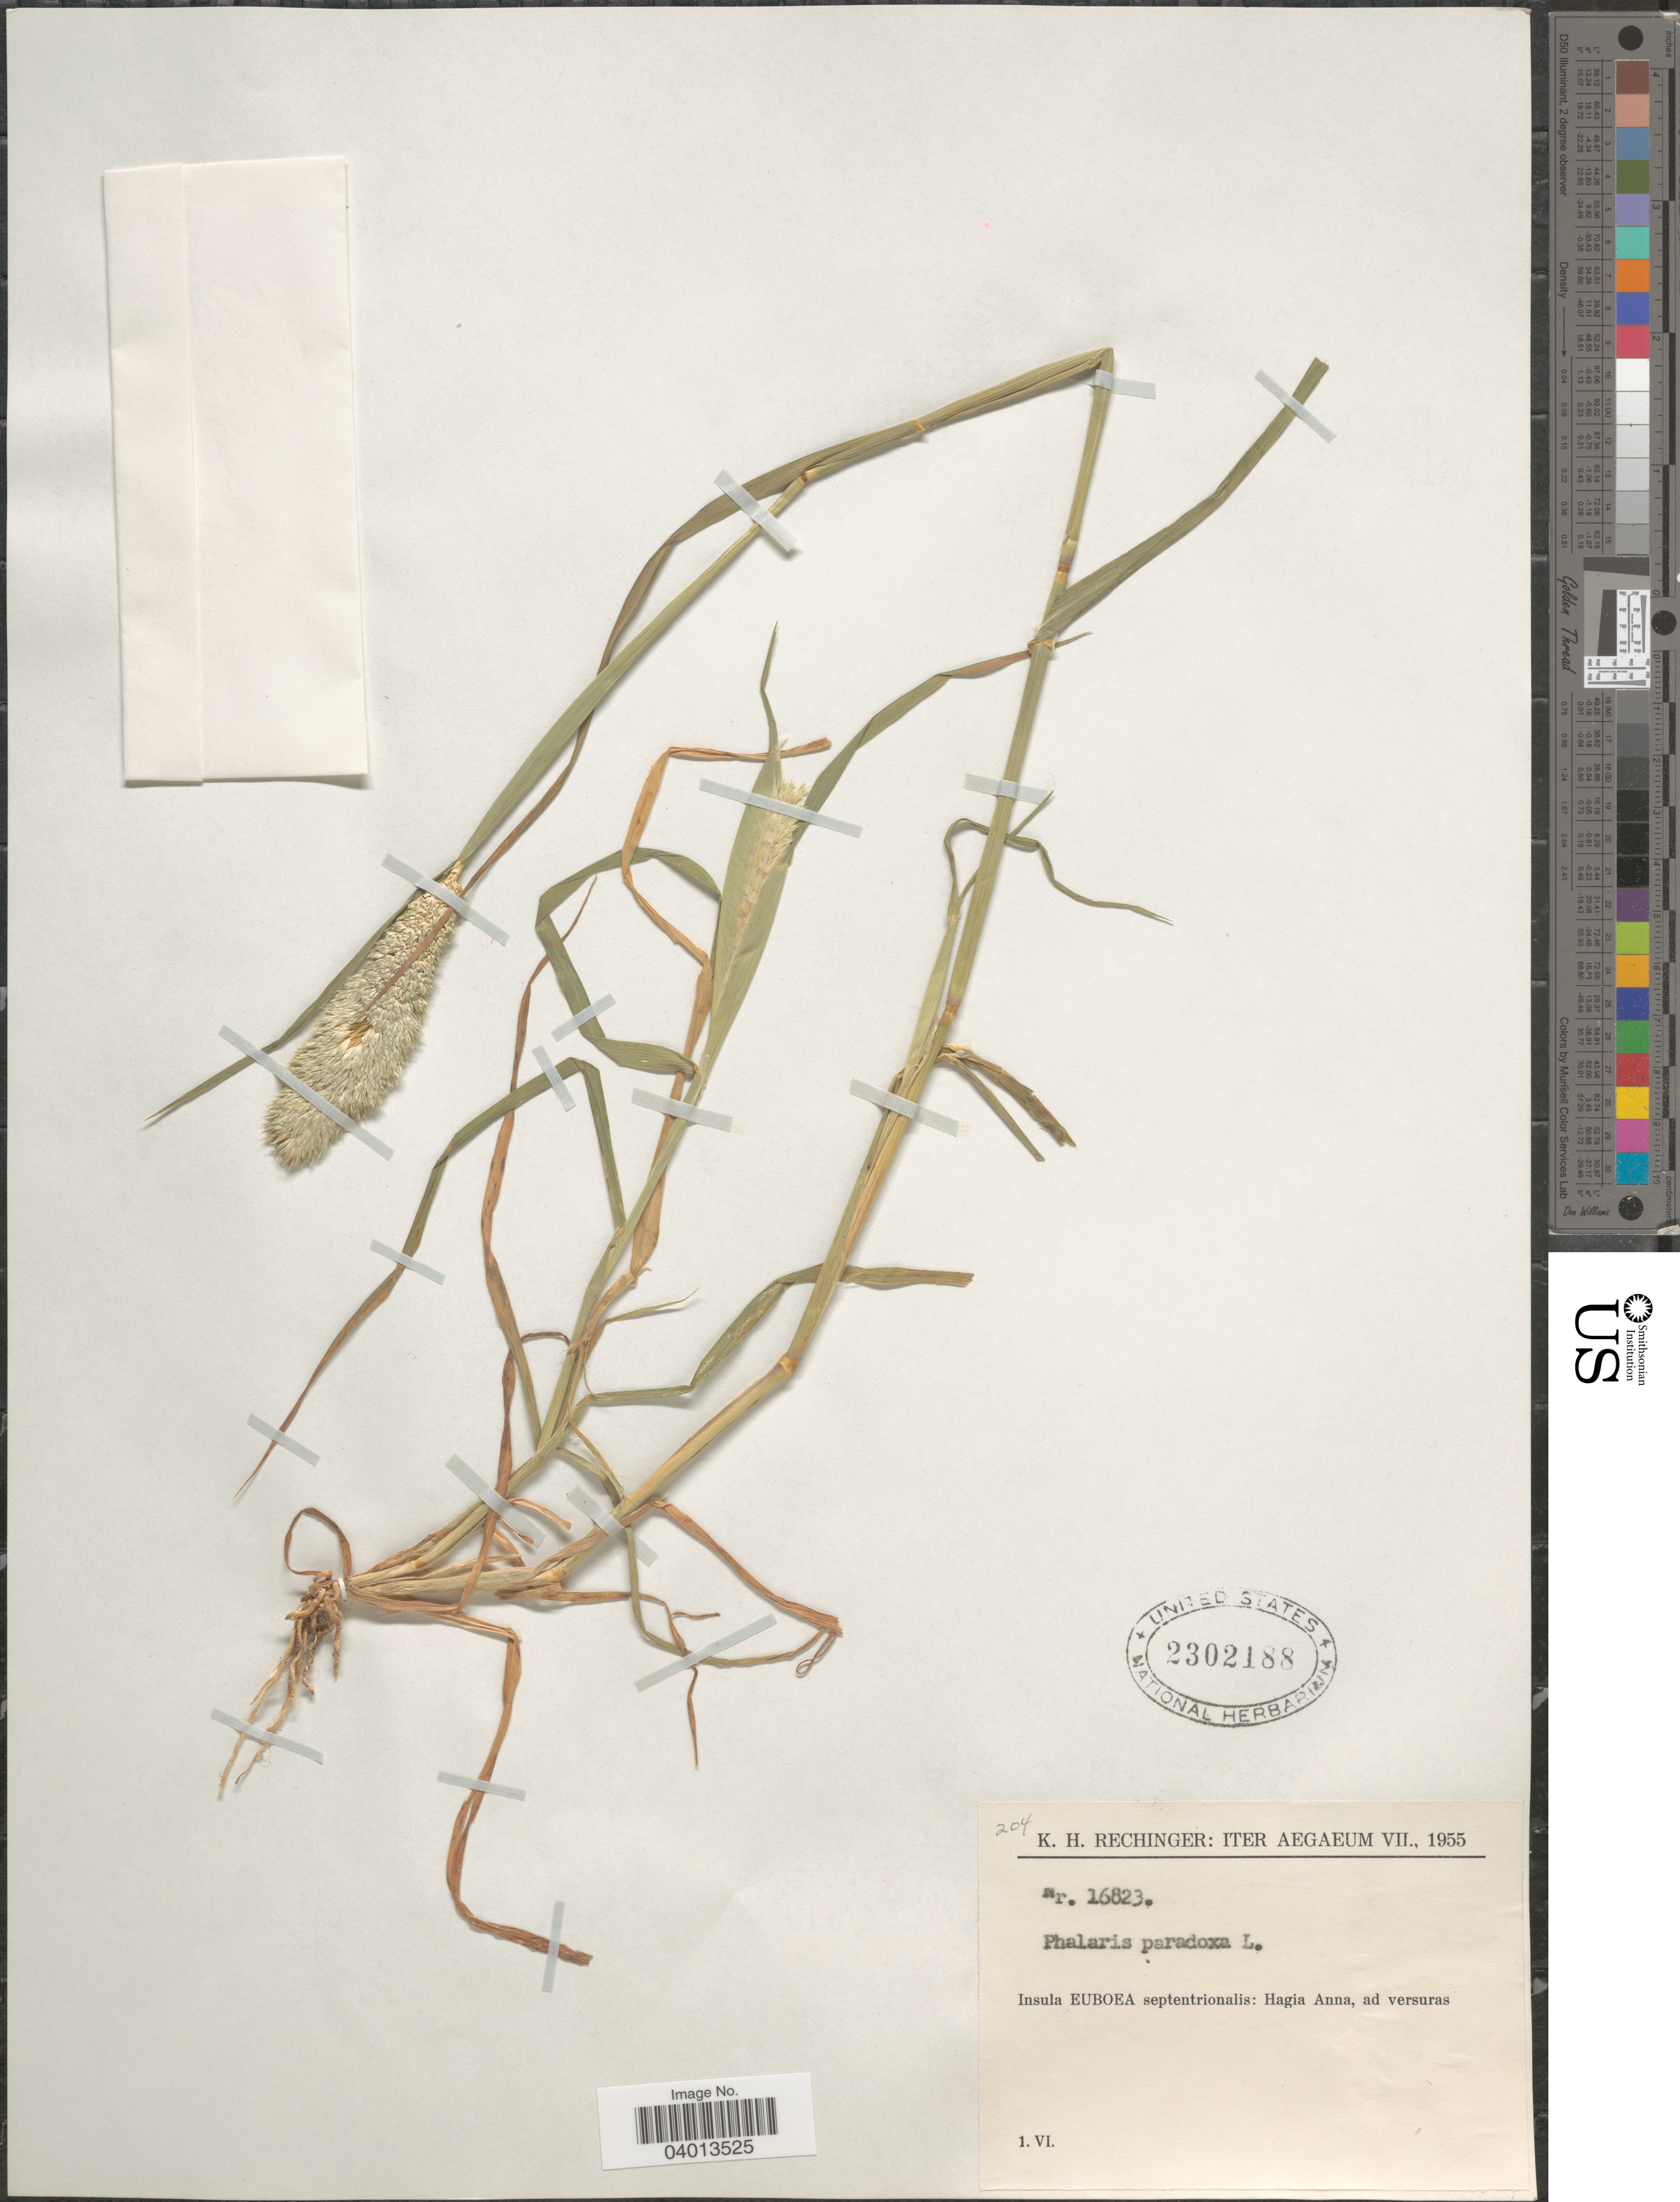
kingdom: Plantae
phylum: Tracheophyta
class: Liliopsida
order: Poales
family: Poaceae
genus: Phalaris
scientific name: Phalaris paradoxa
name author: L.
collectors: K. H. Rechinger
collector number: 16823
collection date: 1955-06-01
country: Greece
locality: Insula Euboea septentrionalis: Hagia Anna, ad versuras.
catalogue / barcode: US 2302188